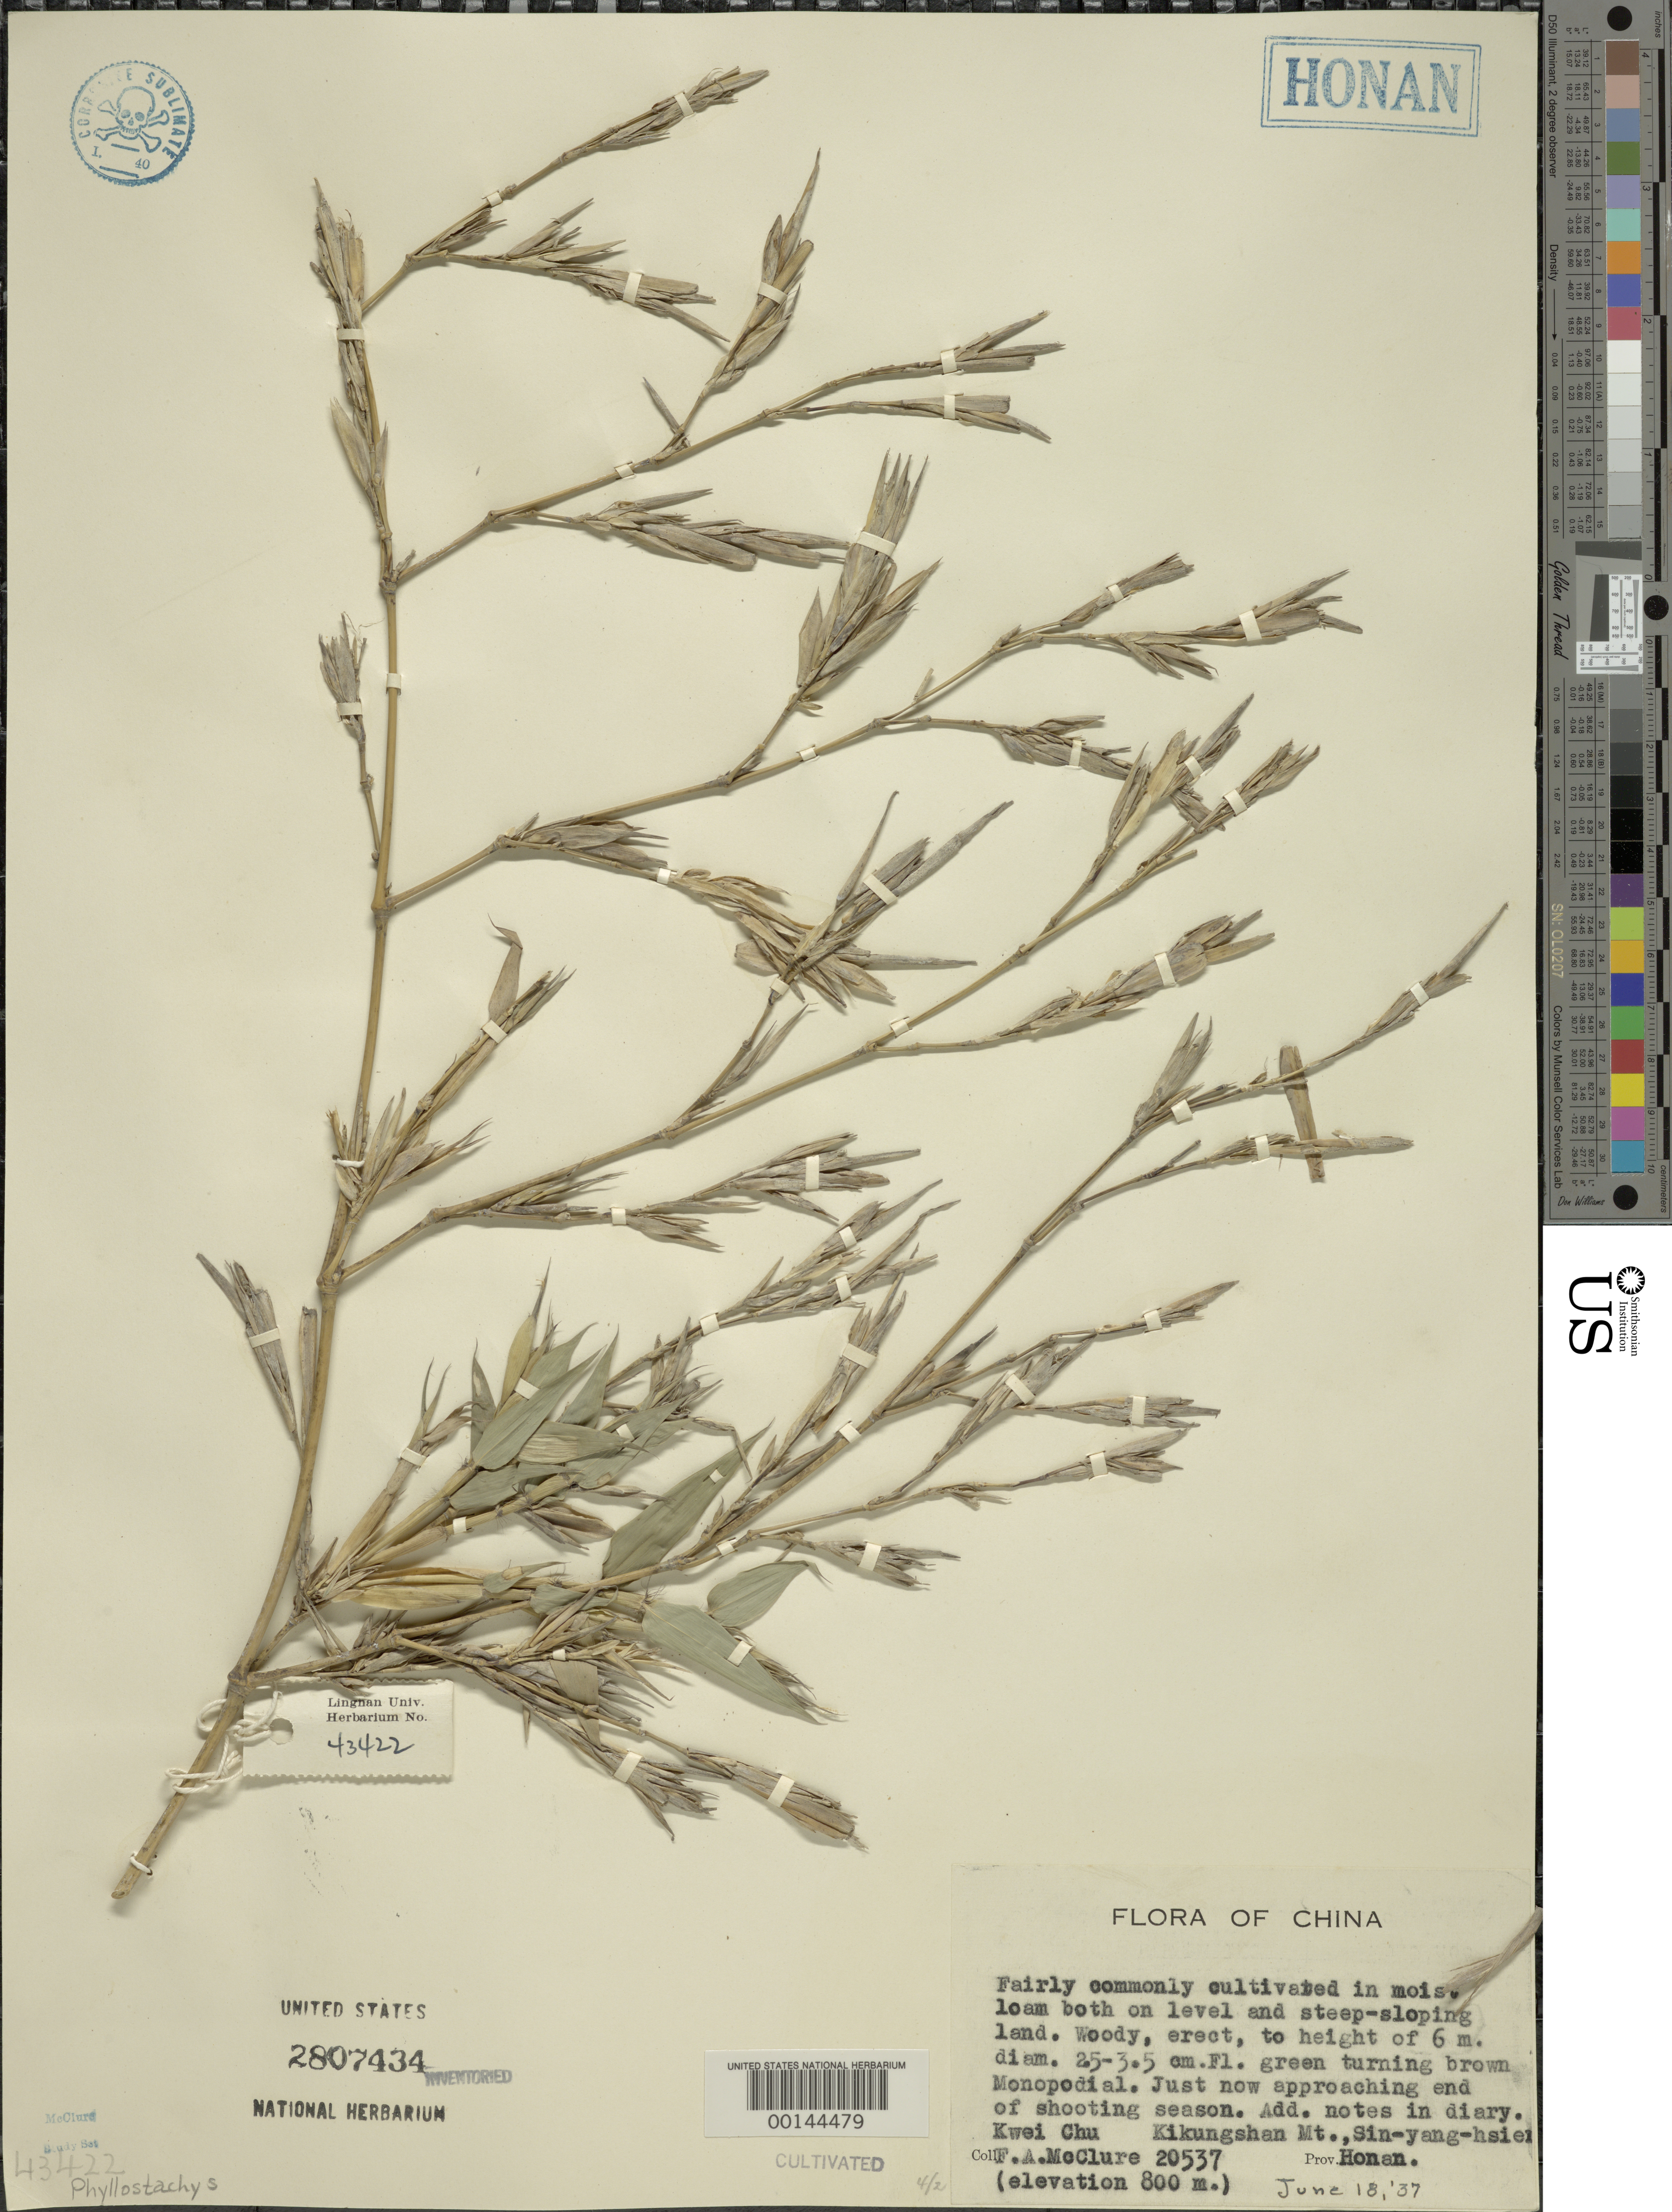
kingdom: Plantae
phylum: Tracheophyta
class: Liliopsida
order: Poales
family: Poaceae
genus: Phyllostachys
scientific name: Phyllostachys sp.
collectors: F. A. McClure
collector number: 20537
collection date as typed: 18 Jun 1937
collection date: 1937-06-18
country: China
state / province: Guangdong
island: Honam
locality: Kwei chu, sin-yang-hsien, kikungshan mt.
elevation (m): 800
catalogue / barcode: US 2807434